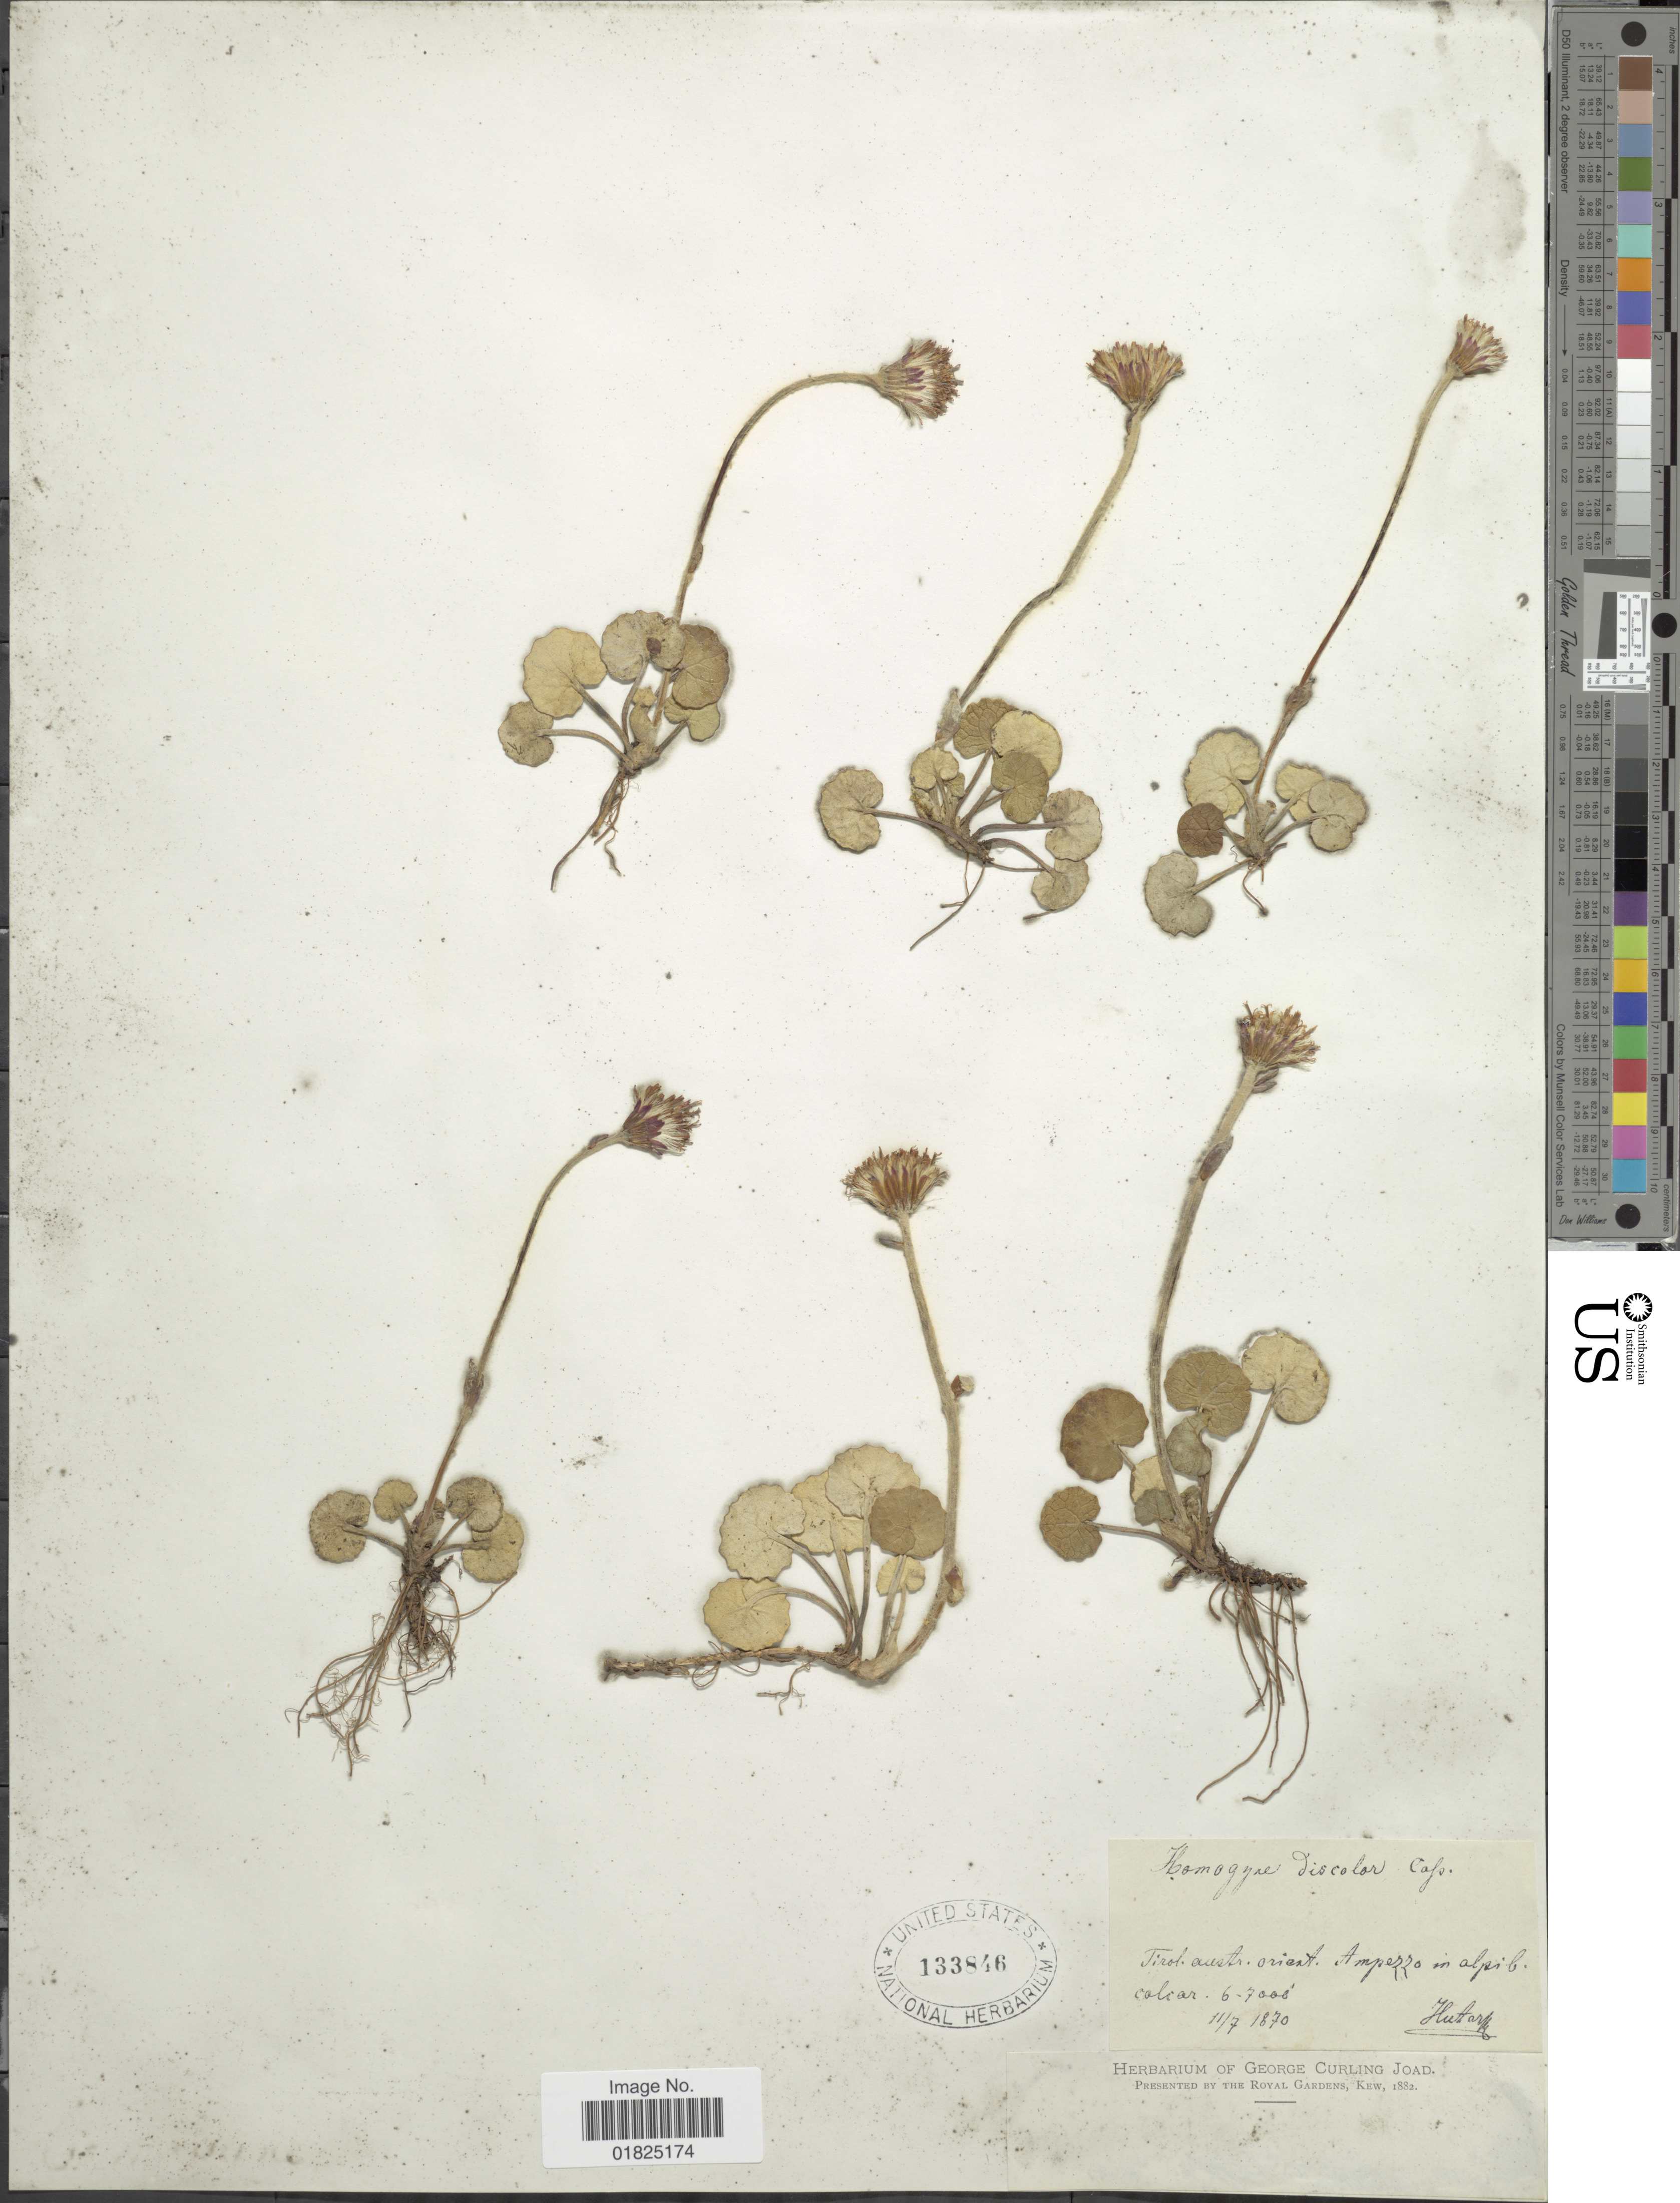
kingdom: Plantae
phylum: Tracheophyta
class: Magnoliopsida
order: Asterales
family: Asteraceae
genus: Homogyne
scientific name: Homogyne alpina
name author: (L.) Cass.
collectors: -. Huter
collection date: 1870-07-11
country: Italy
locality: Tirol austr. orient, Ampezzo in alpib calcar.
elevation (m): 1829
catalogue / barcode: US 133846